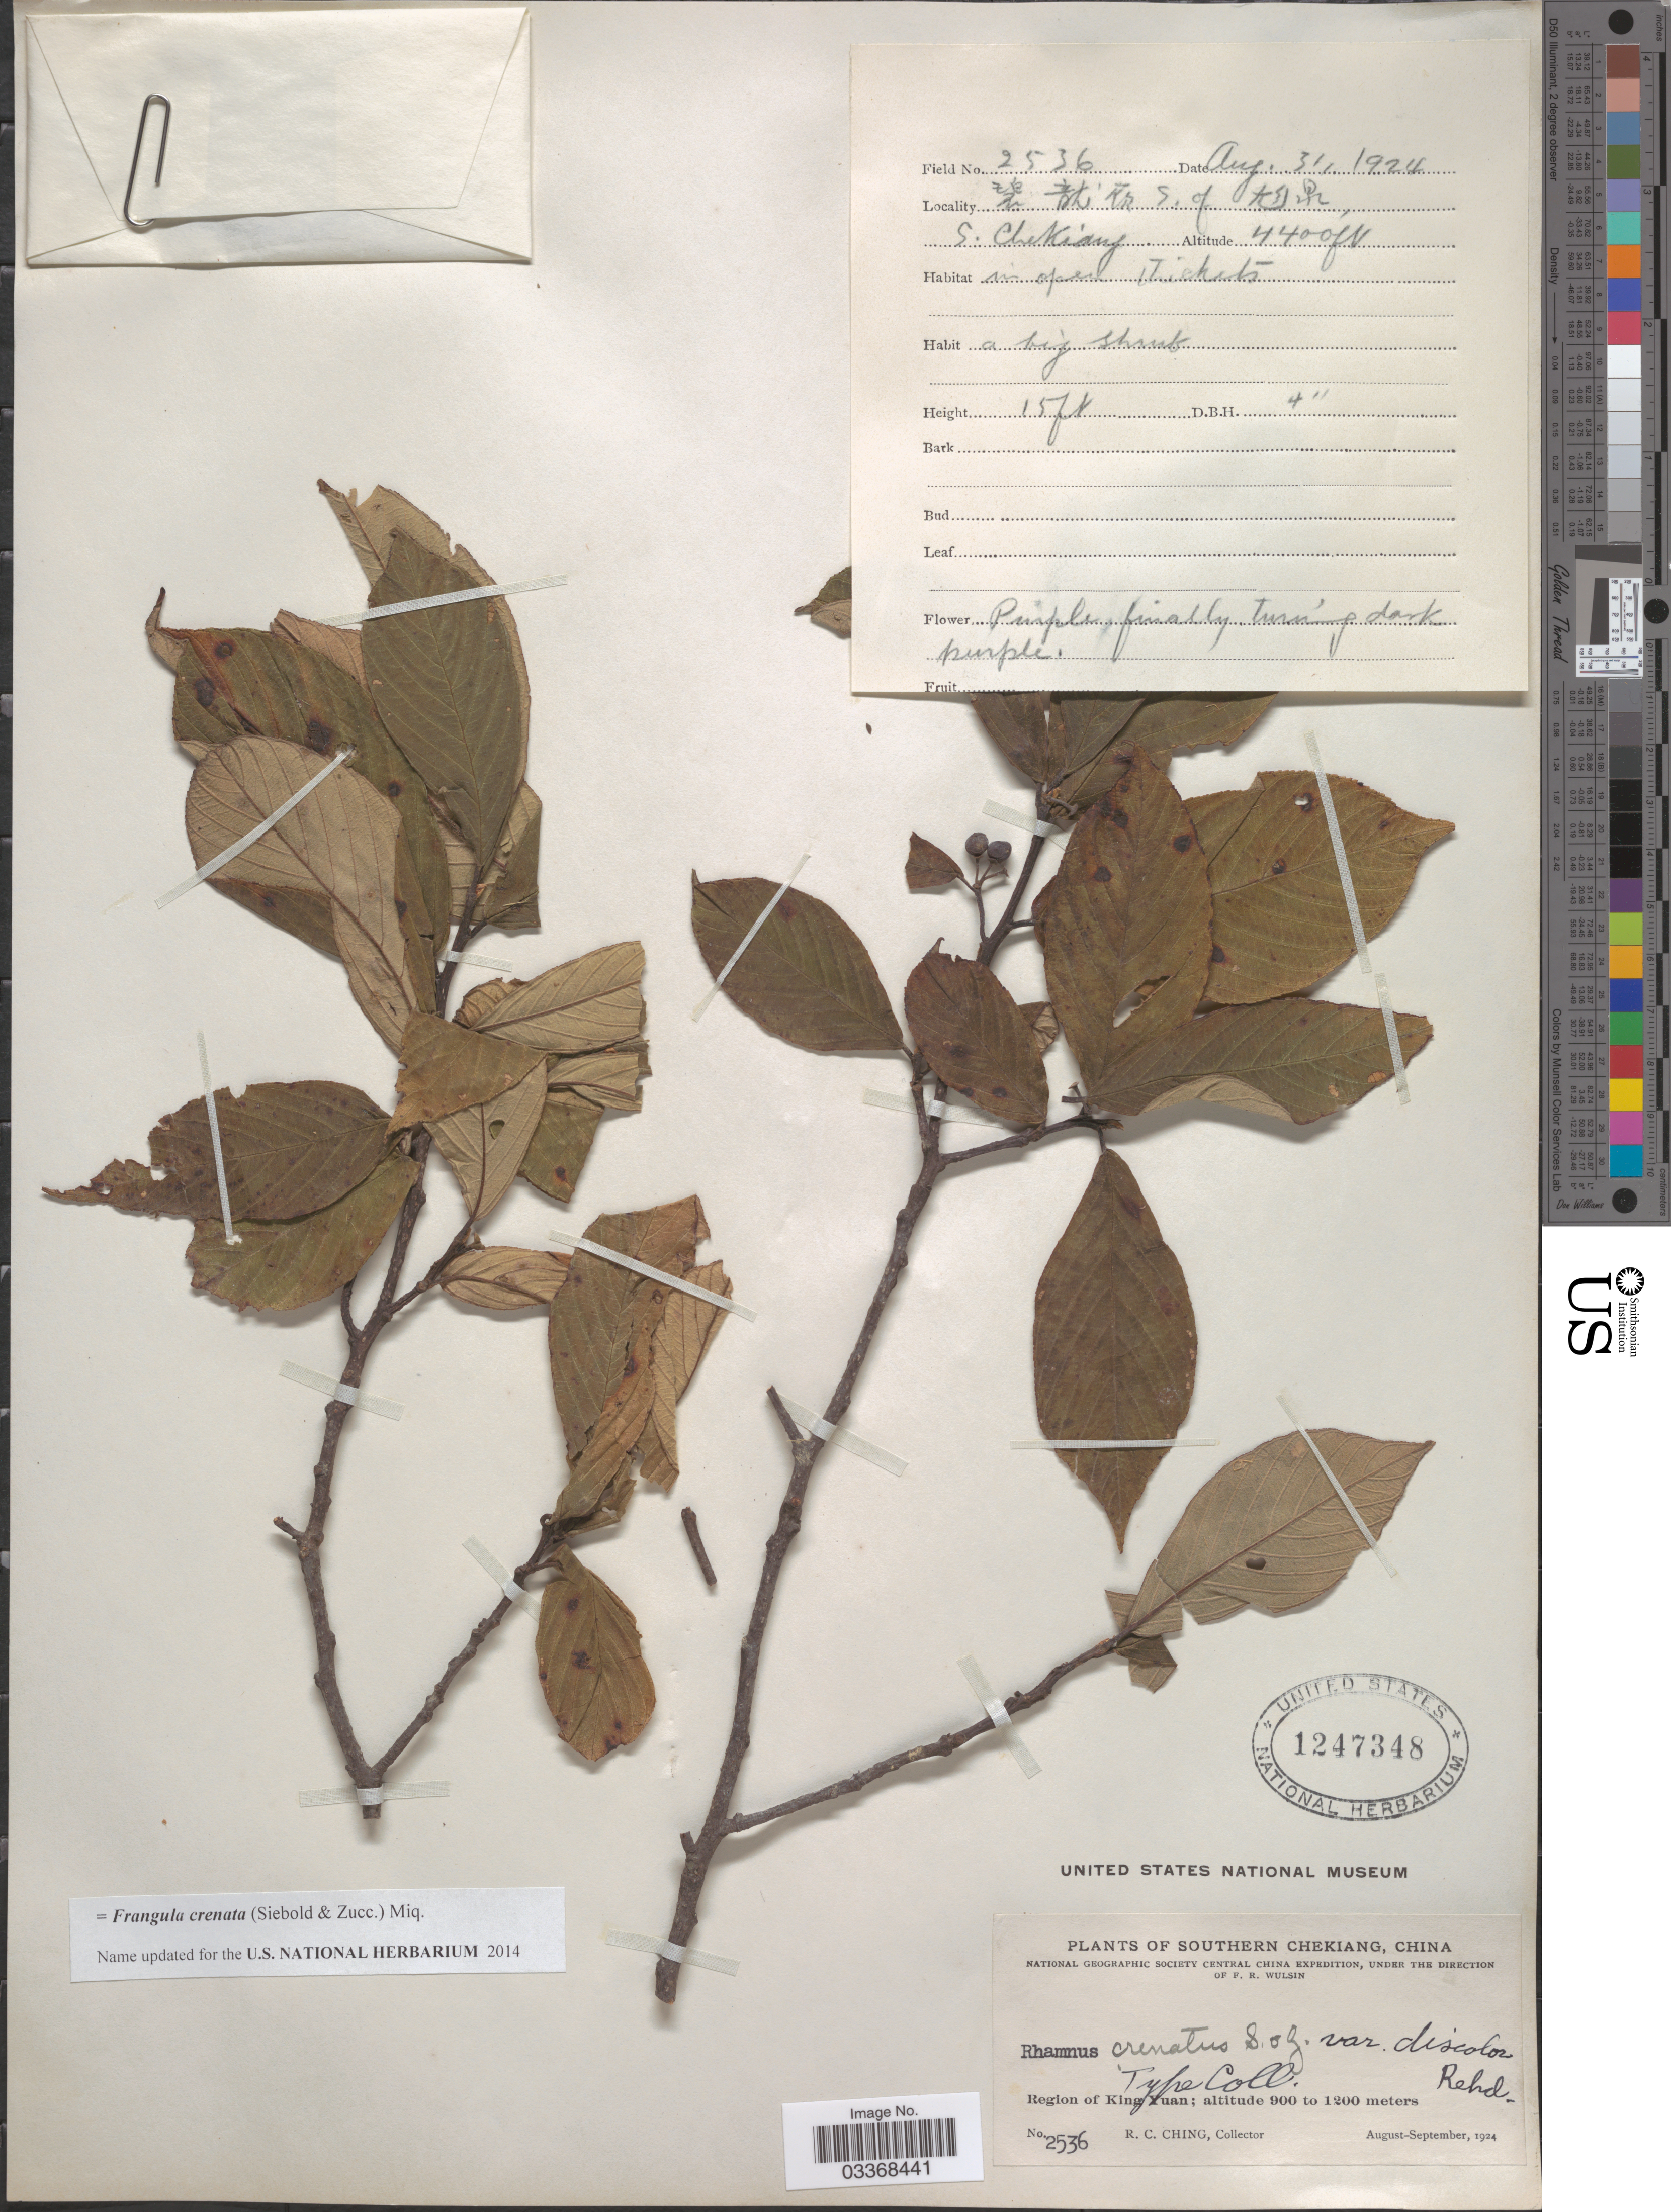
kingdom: Plantae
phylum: Tracheophyta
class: Magnoliopsida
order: Rosales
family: Rhamnaceae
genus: Frangula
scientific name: Frangula crenata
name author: (Siebold & Zucc.) Miq.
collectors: R. C. Ching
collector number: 2536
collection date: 1924-08-31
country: China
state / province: Zhejiang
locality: X S. of X, Southern Chekiang. Region of King Yuan.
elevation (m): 1341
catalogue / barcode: US 1247348